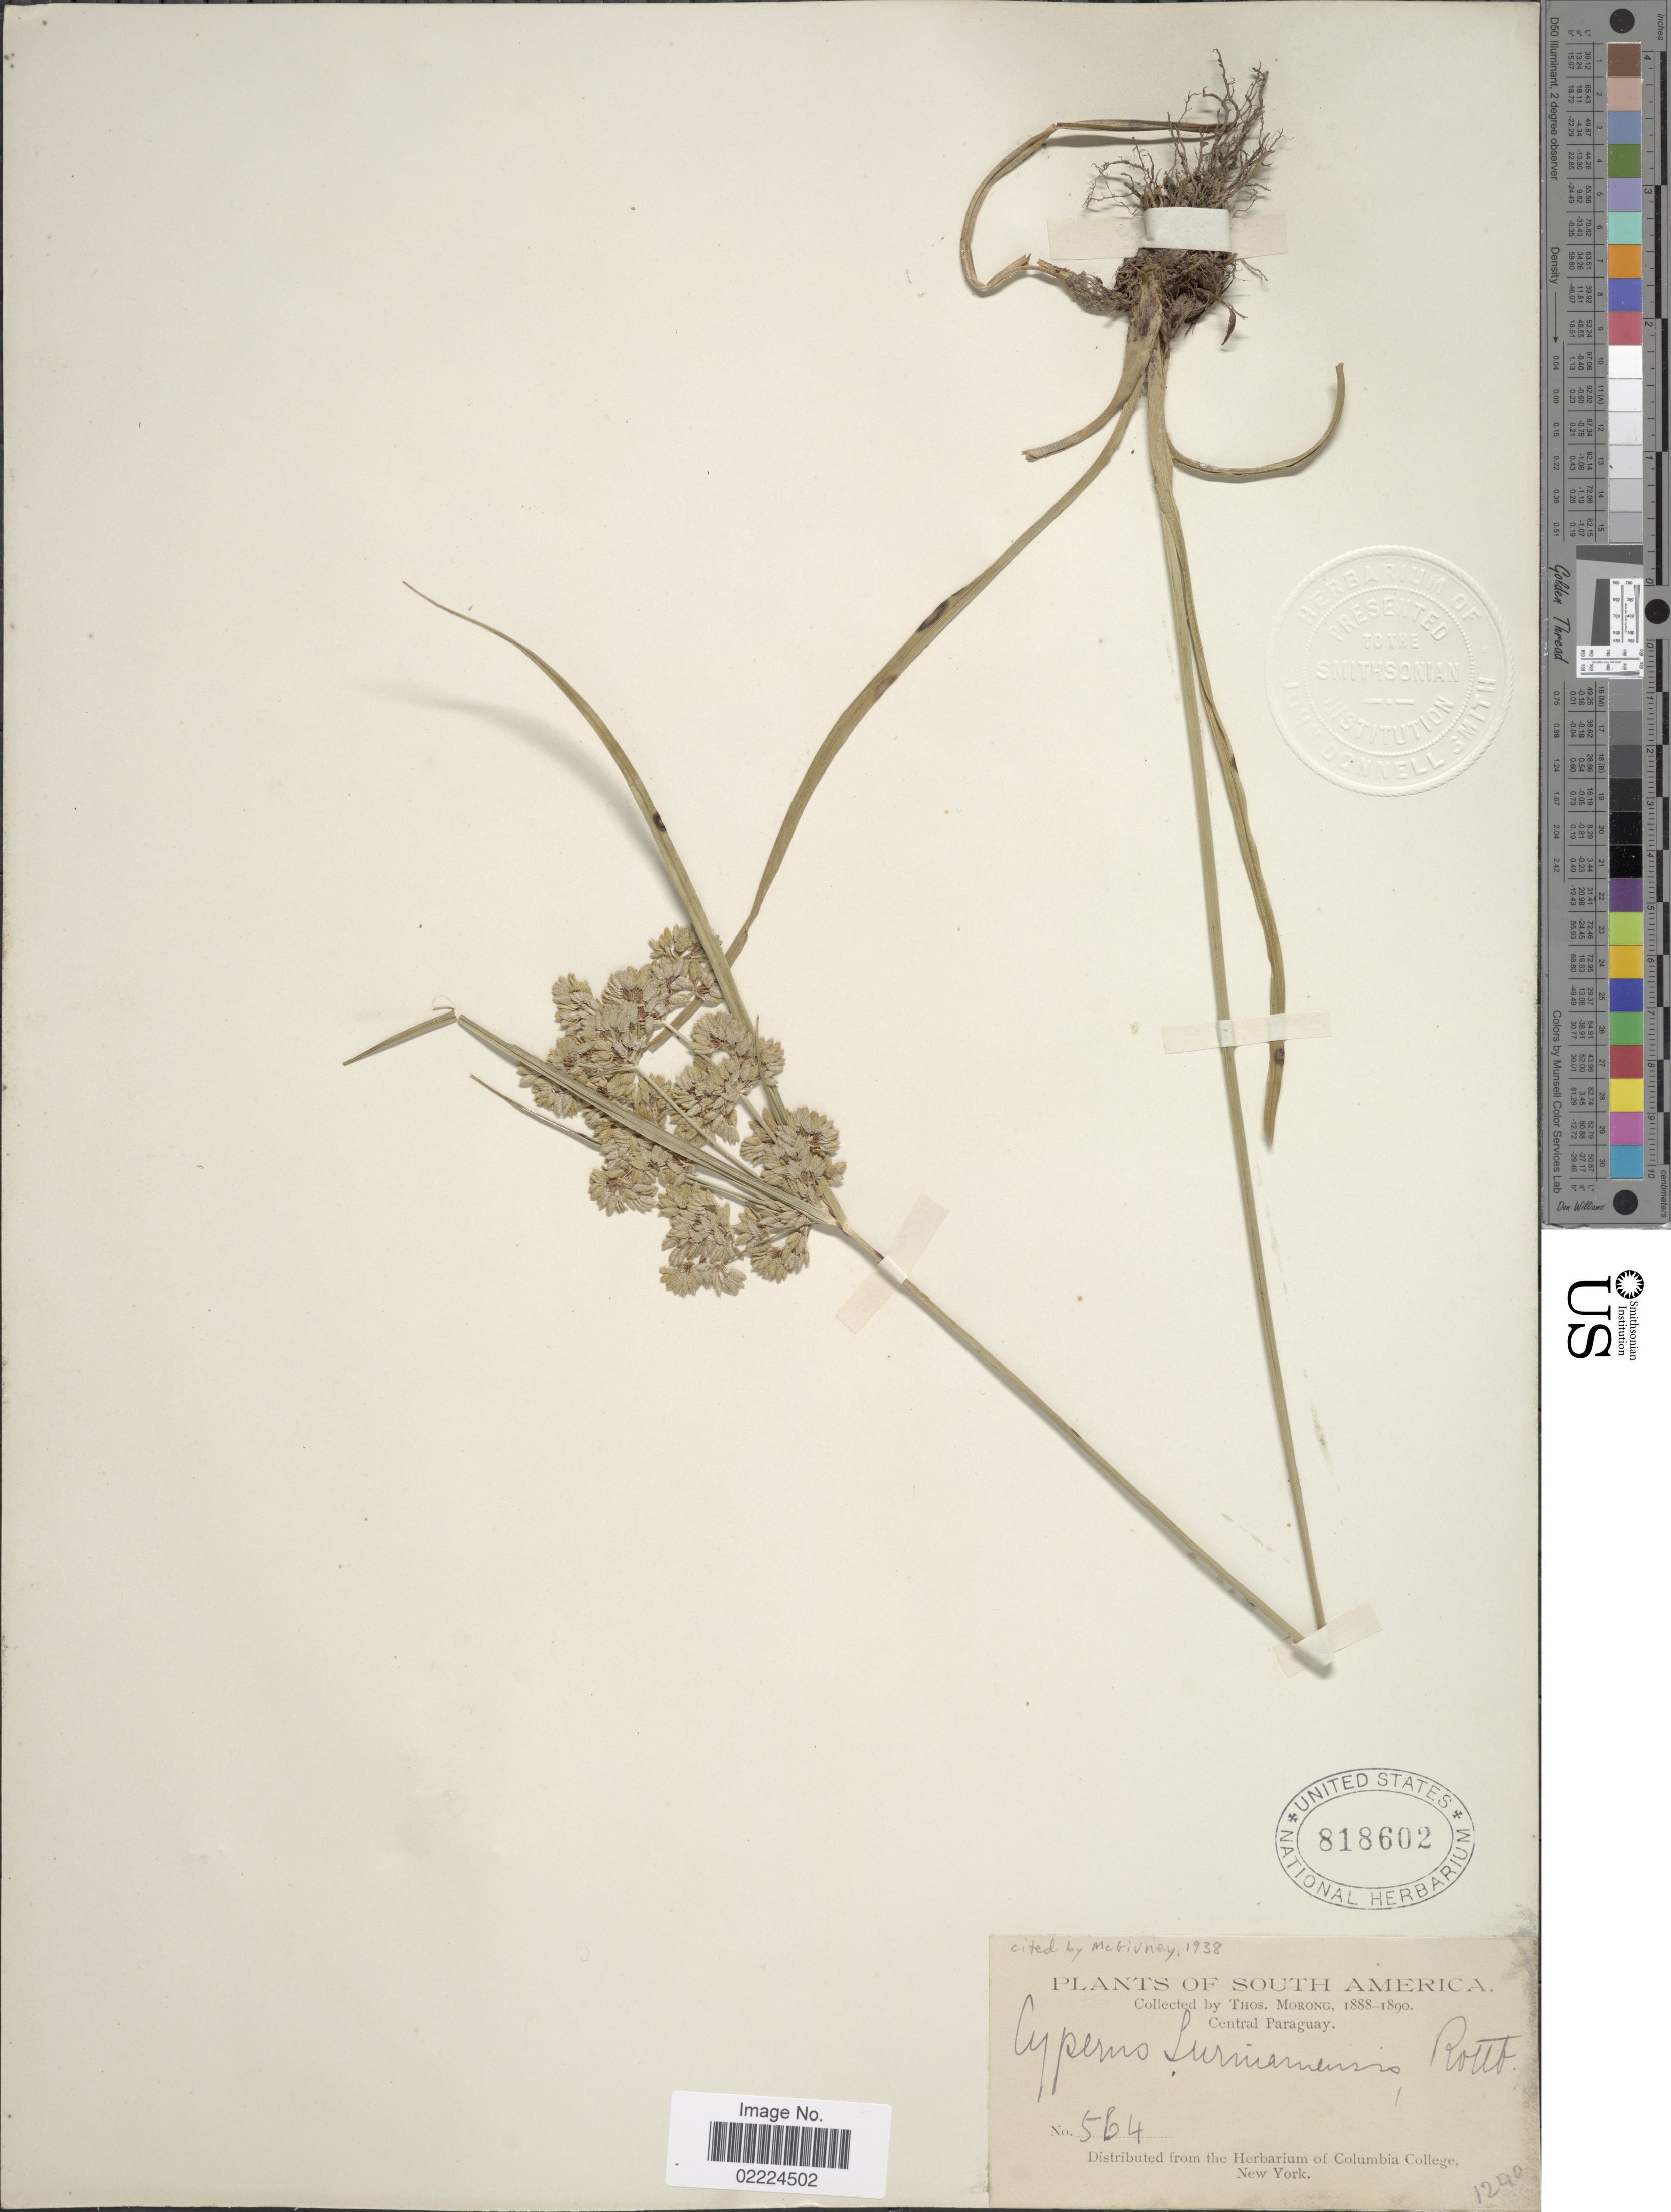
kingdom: Plantae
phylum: Tracheophyta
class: Liliopsida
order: Poales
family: Cyperaceae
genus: Cyperus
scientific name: Cyperus surinamensis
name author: Rottb.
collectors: ex herb. T. Morong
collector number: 564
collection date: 1888/1890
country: Paraguay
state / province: Central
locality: Central Paraguay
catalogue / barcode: US 818602